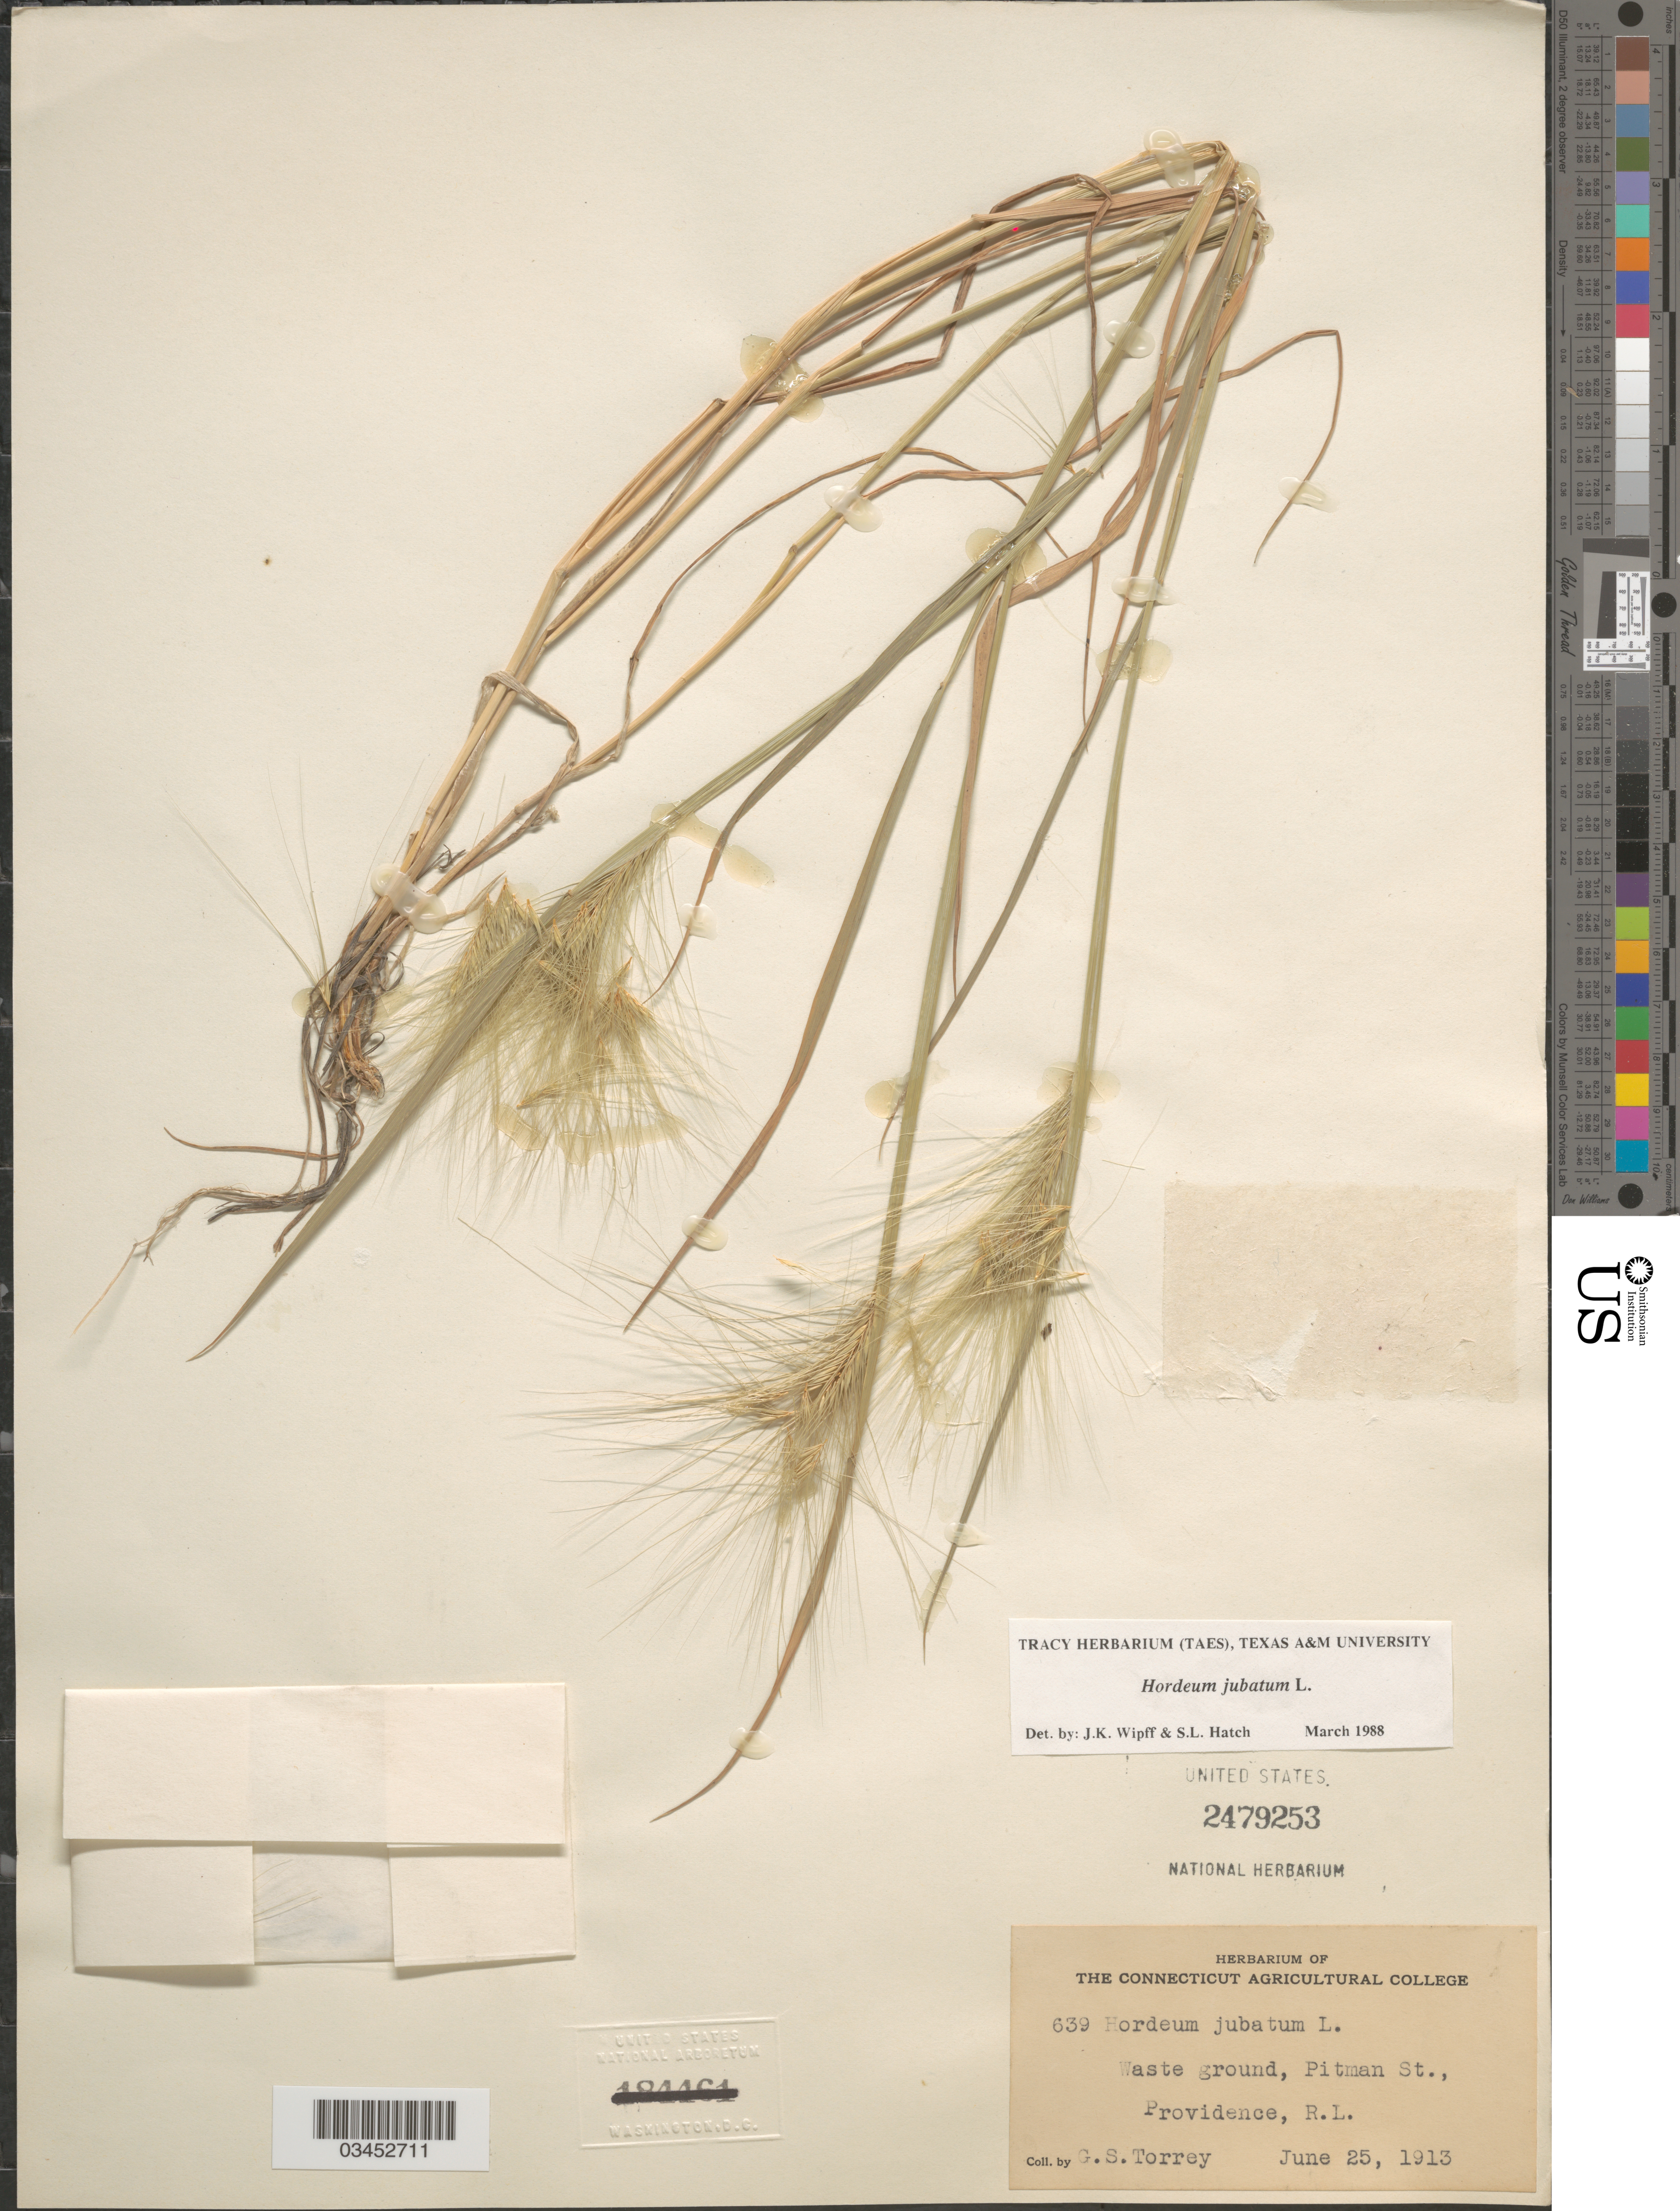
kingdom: Plantae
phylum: Tracheophyta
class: Liliopsida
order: Poales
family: Poaceae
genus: Hordeum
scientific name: Hordeum jubatum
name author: L.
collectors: G. S. Torrey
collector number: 639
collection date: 1913-06-25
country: United States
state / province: Rhode Island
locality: Waste ground, Pitman St., Providence.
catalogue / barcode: US 2479253